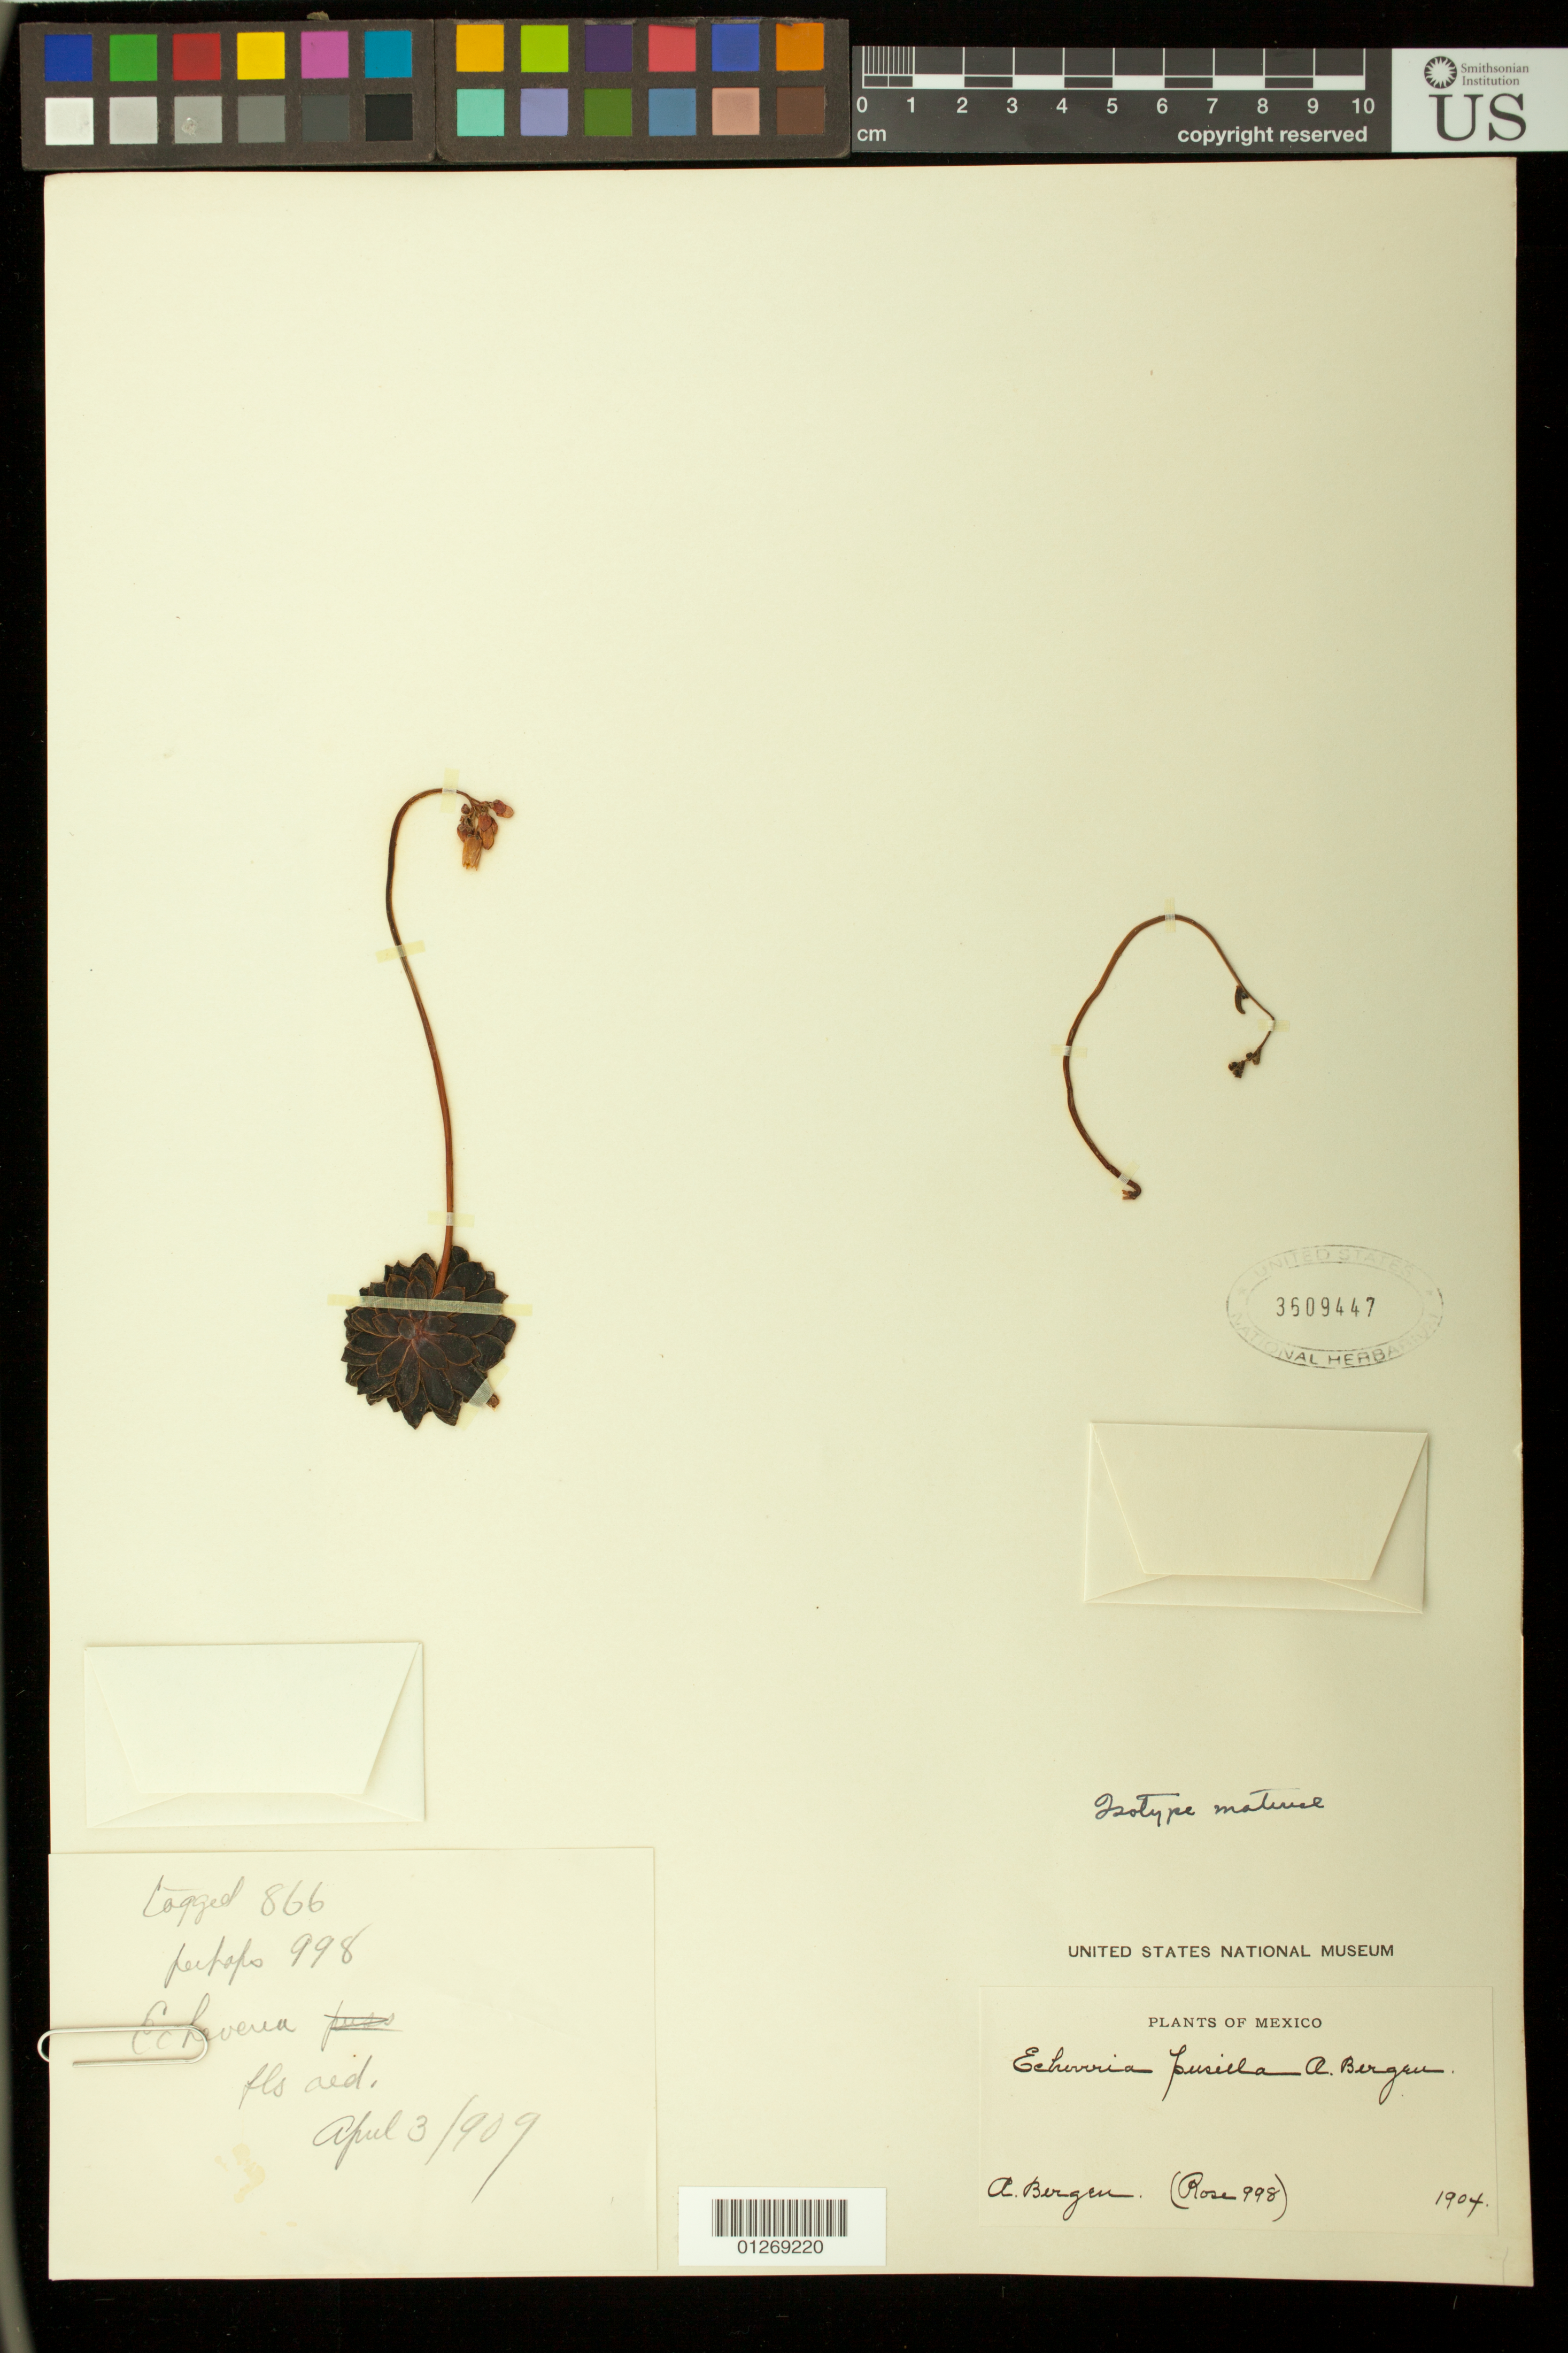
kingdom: Plantae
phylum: Tracheophyta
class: Magnoliopsida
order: Saxifragales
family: Crassulaceae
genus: Echeveria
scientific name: Echeveria pusilla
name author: A. Berger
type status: Possible Type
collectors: A. Berger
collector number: Rose 998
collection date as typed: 1904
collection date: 1904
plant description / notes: Possible/dubious type (or clonotype) material of Echeveria pusilla A. Berger, apparently made from cultivated plant; annotated "Isotype material"; minimal label data but note added at later date, "tagged 866 / perhaps 998 / Echeveria / fls. [illeg.] April 3 1909" (and possibly 2 different elements mounted on same sheet)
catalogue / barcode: US 3609447